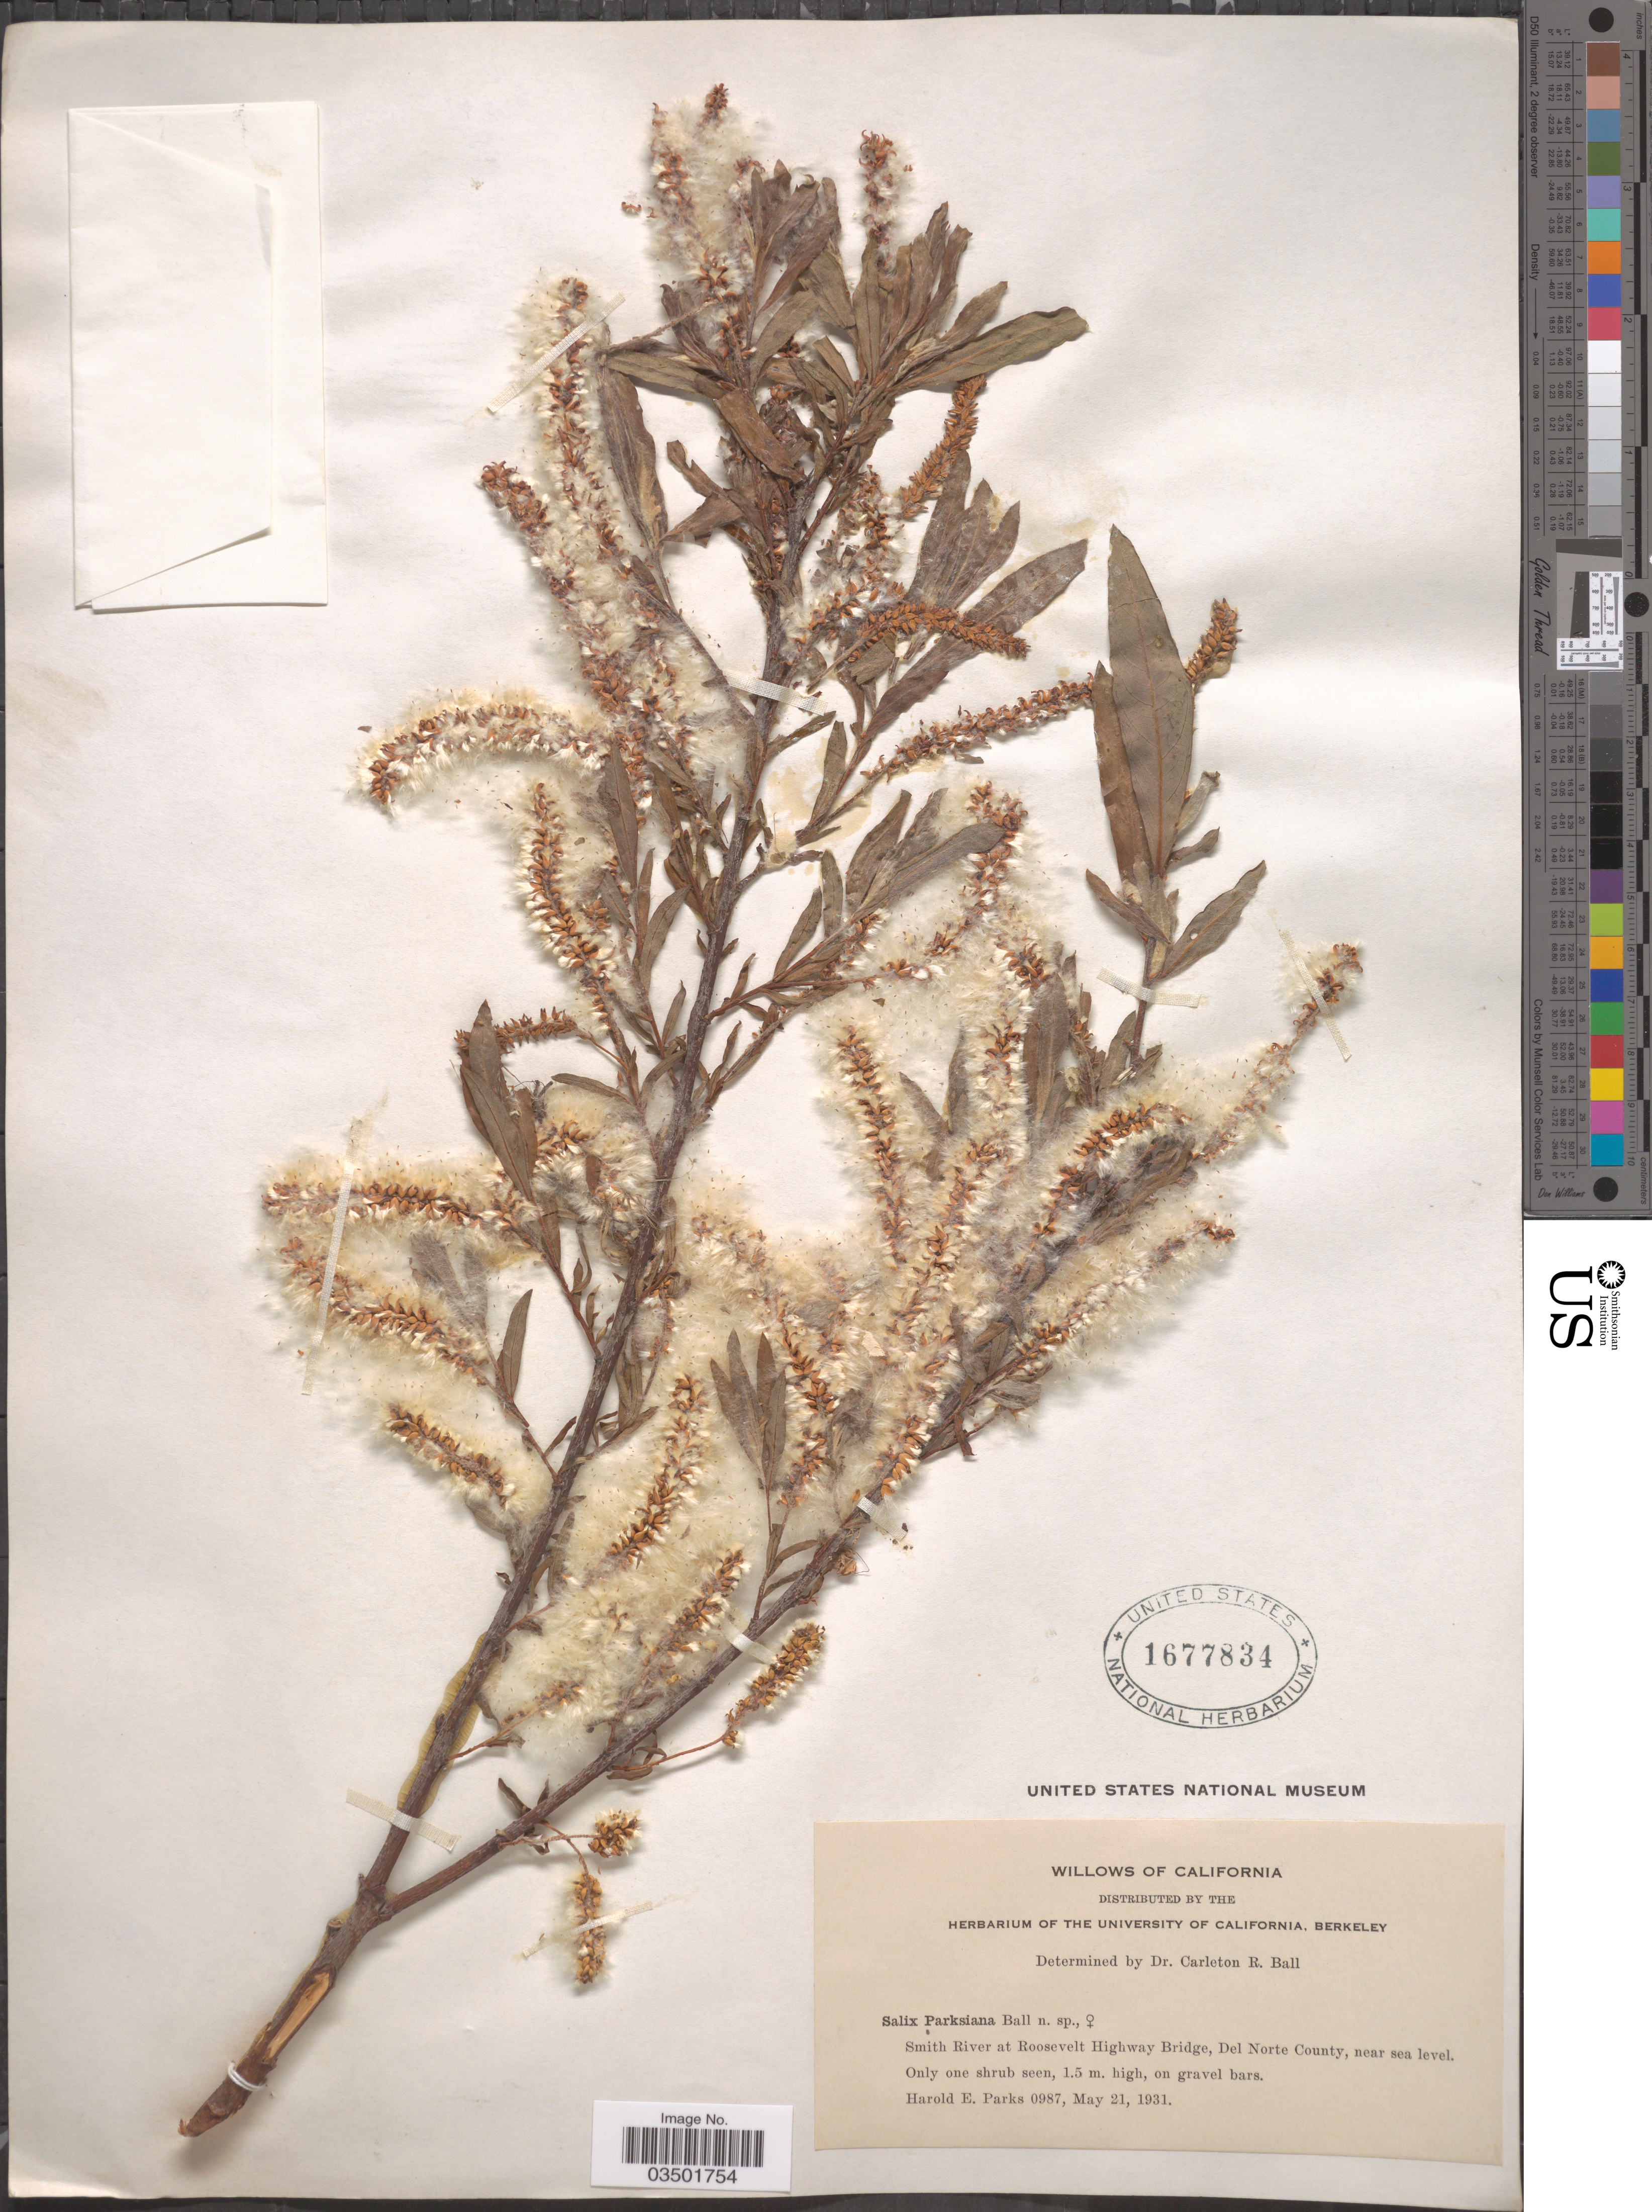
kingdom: Plantae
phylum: Tracheophyta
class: Magnoliopsida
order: Malpighiales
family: Salicaceae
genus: Salix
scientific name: Salix parksiana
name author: C.R. Ball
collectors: H. E. Parks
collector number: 0987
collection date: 1931-05-21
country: United States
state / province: California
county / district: Del Norte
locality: Smith River at Roosevelt Highway Bridge, Del Norte County.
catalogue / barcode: US 1677834